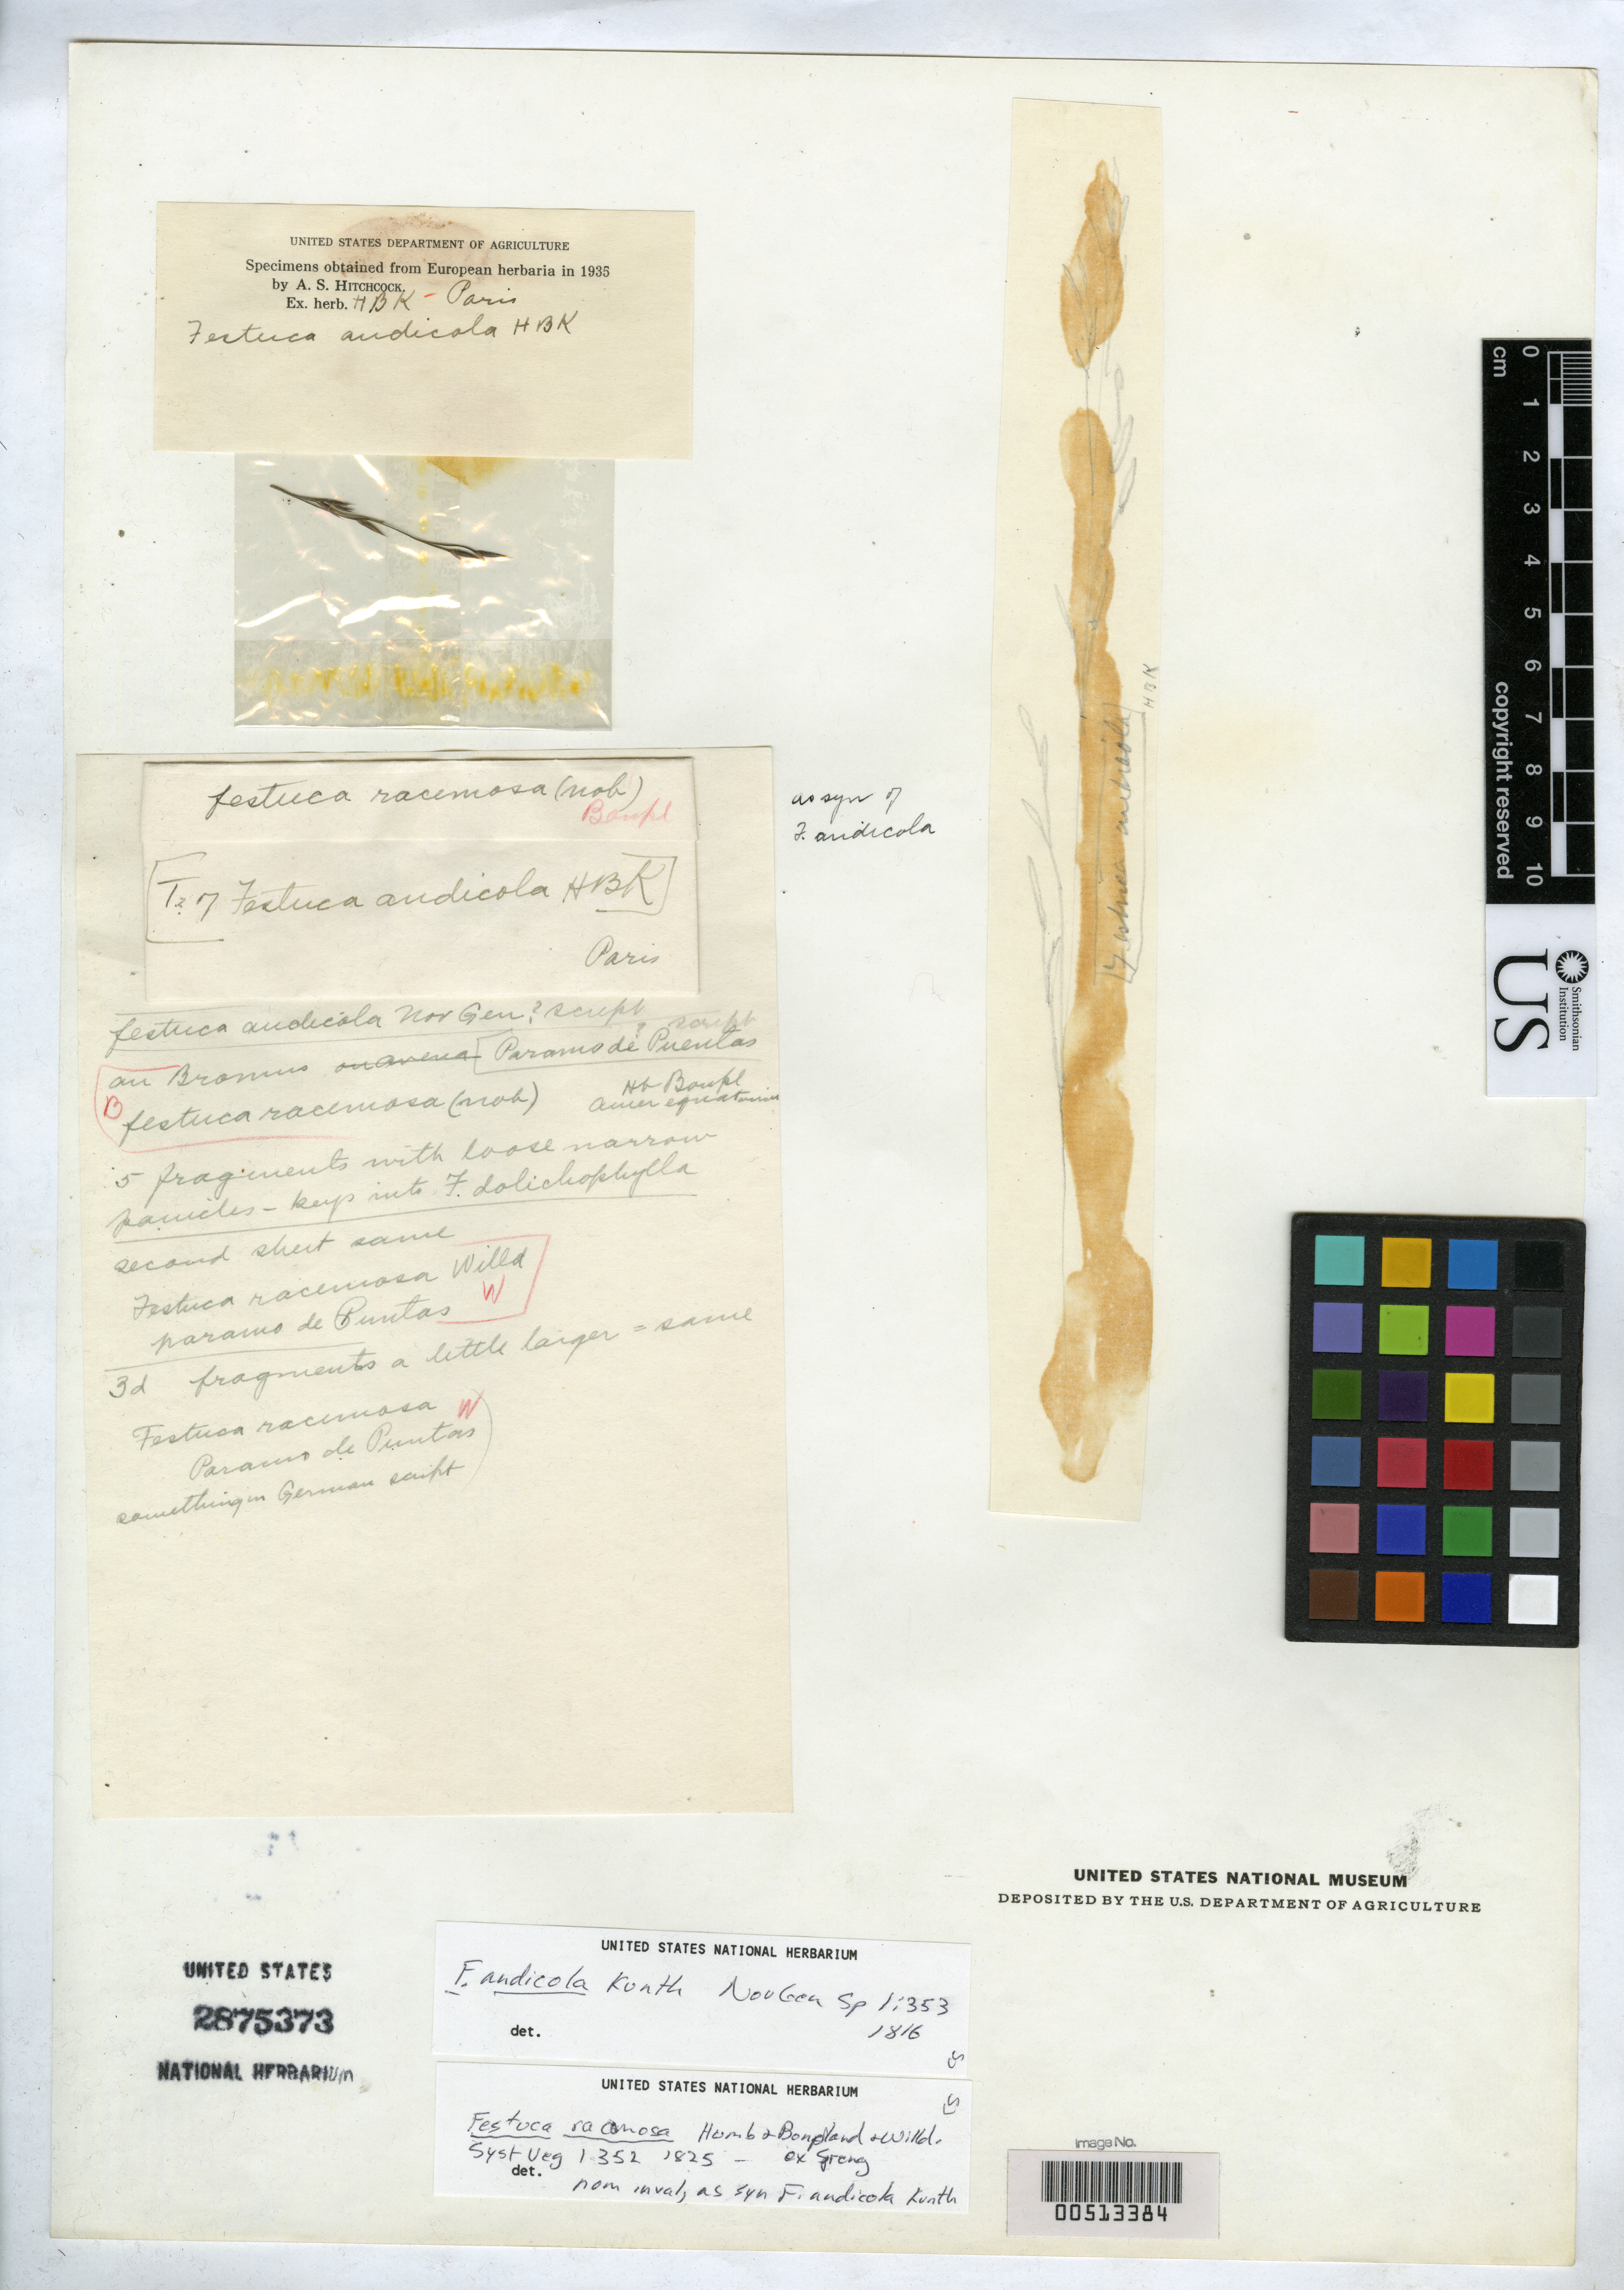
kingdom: Plantae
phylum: Tracheophyta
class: Liliopsida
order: Poales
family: Poaceae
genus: Festuca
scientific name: Festuca andicola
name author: Kunth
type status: Type Fragment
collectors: F. W. Humboldt & A. J. A. Bonpland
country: Ecuador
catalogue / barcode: US 2875373